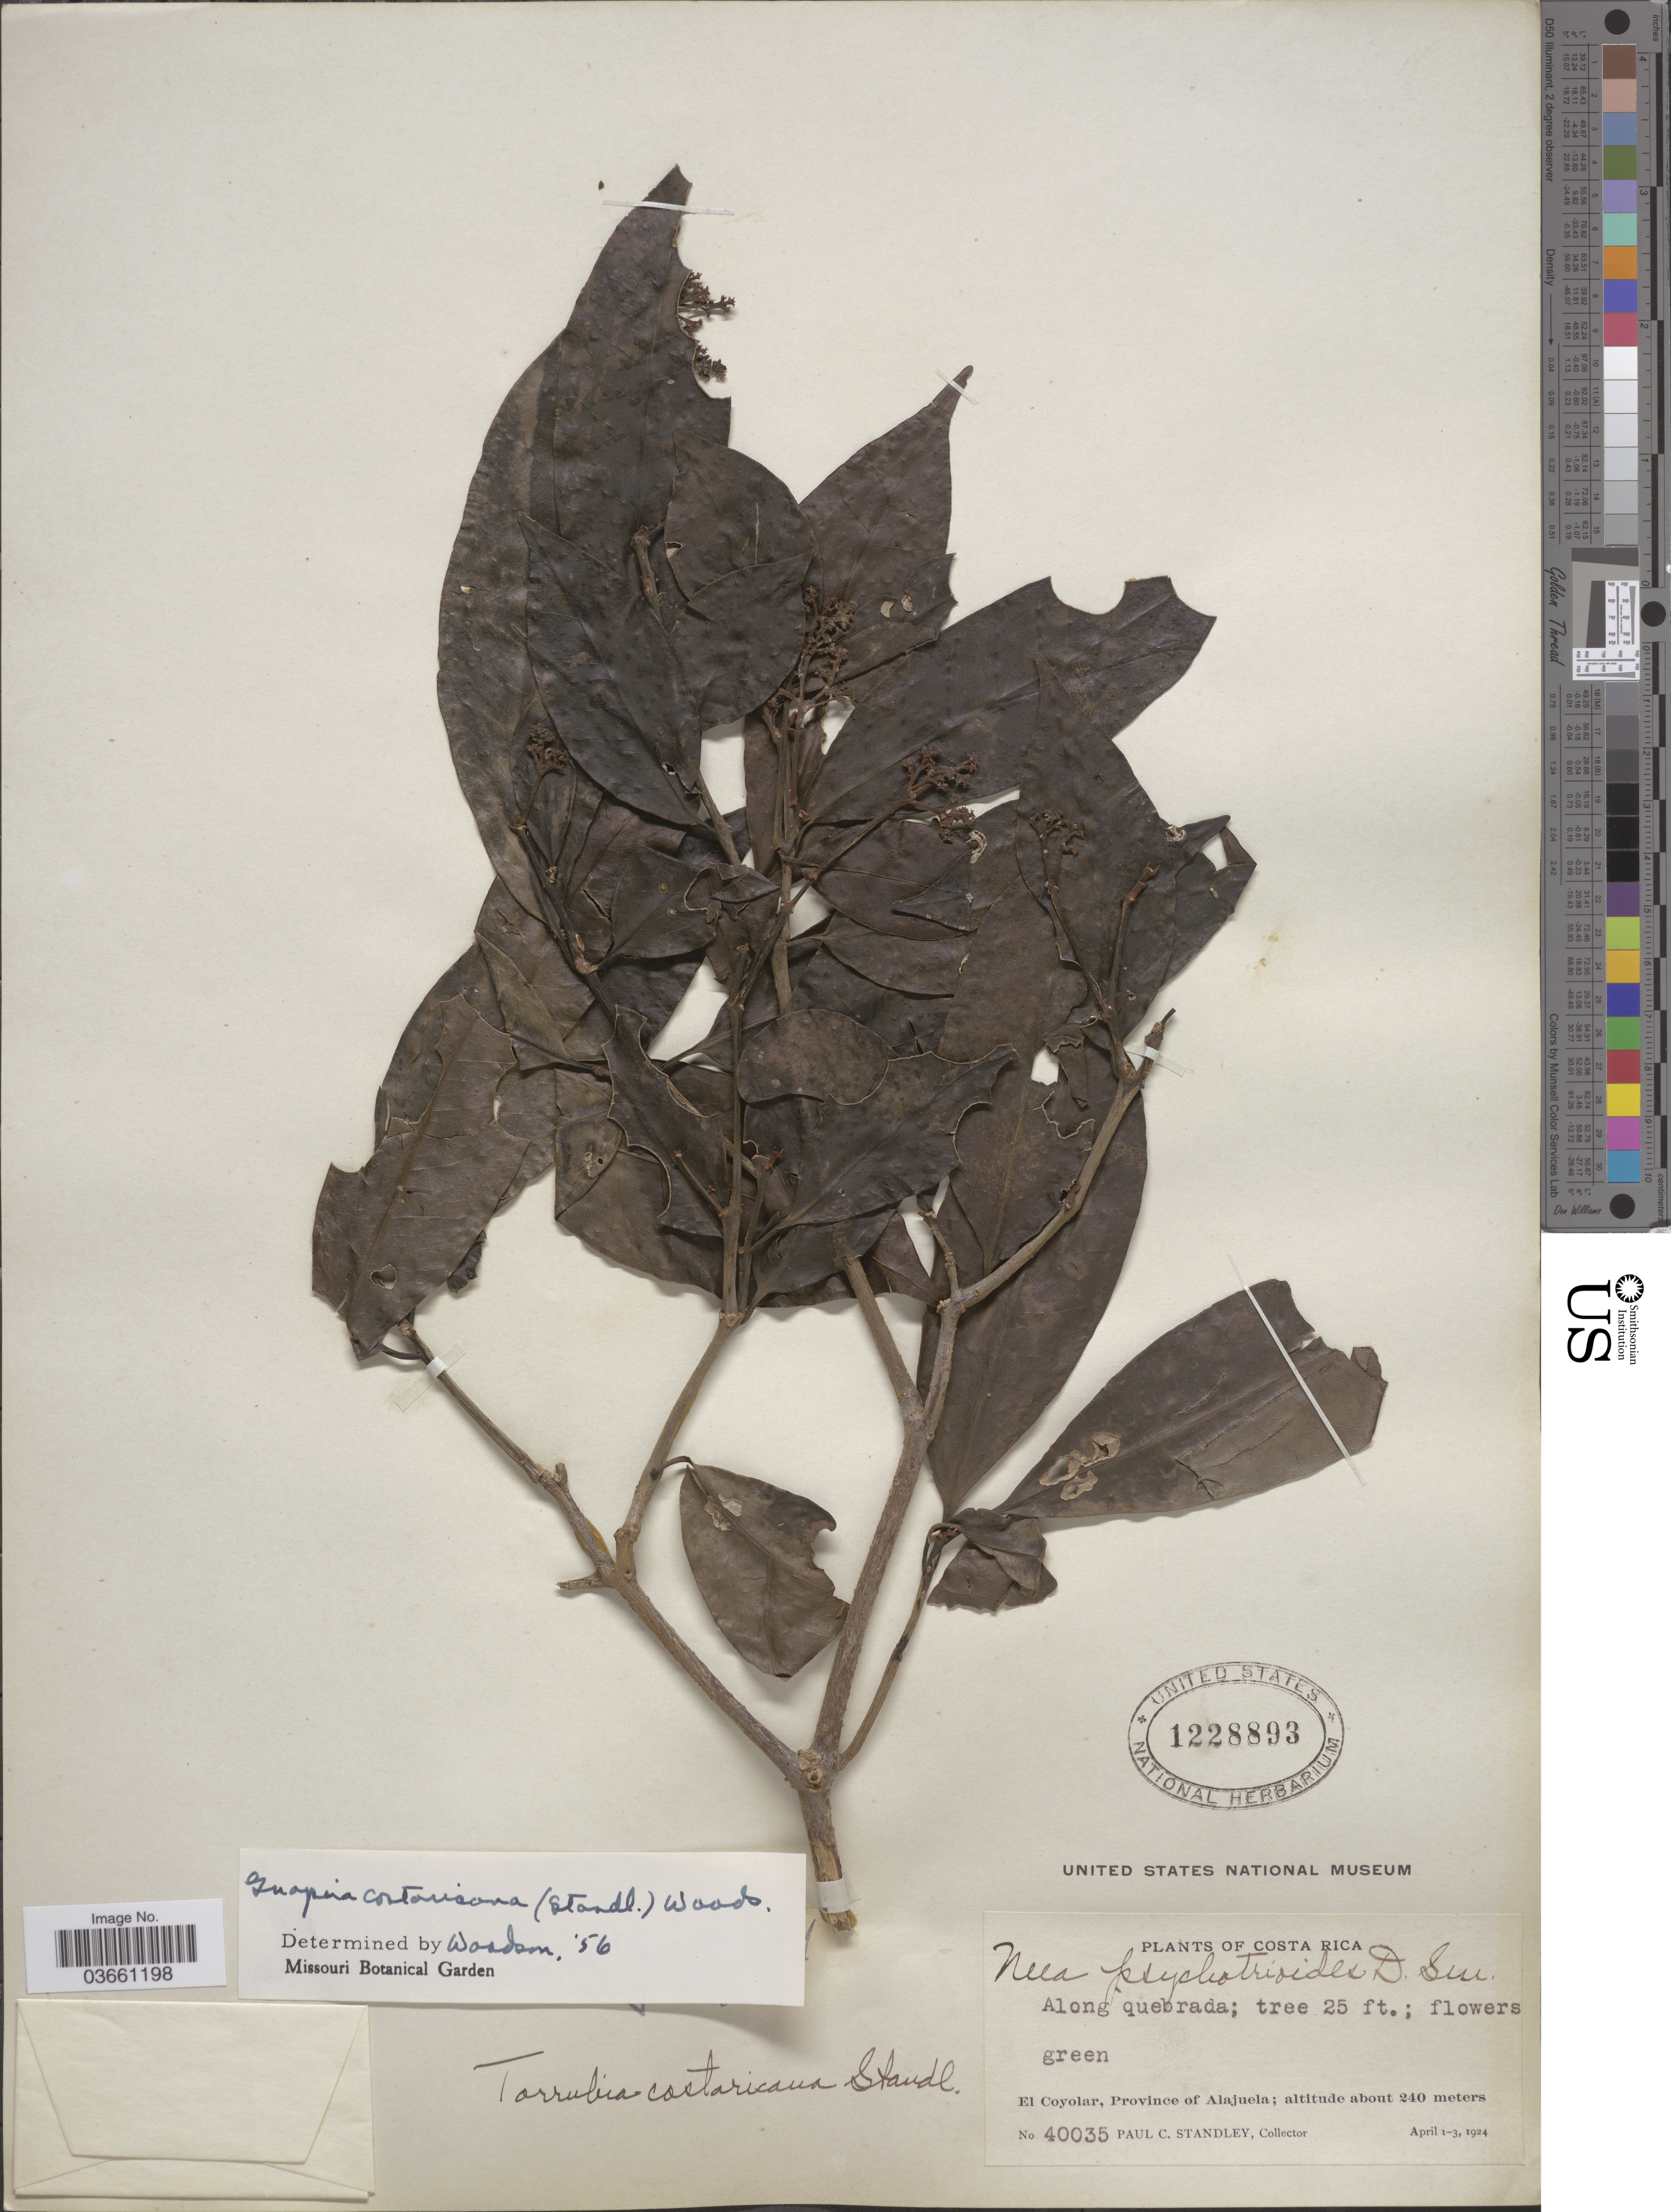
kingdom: Plantae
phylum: Tracheophyta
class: Magnoliopsida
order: Caryophyllales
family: Nyctaginaceae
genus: Guapira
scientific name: Guapira costaricana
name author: (Standl.) Woodson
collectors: P. C. Standley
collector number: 40035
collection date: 1924-04-01/1924-04-03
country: Costa Rica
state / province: Alajuela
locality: Along quebrada. El Coyolar.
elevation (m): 240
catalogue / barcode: US 1228893